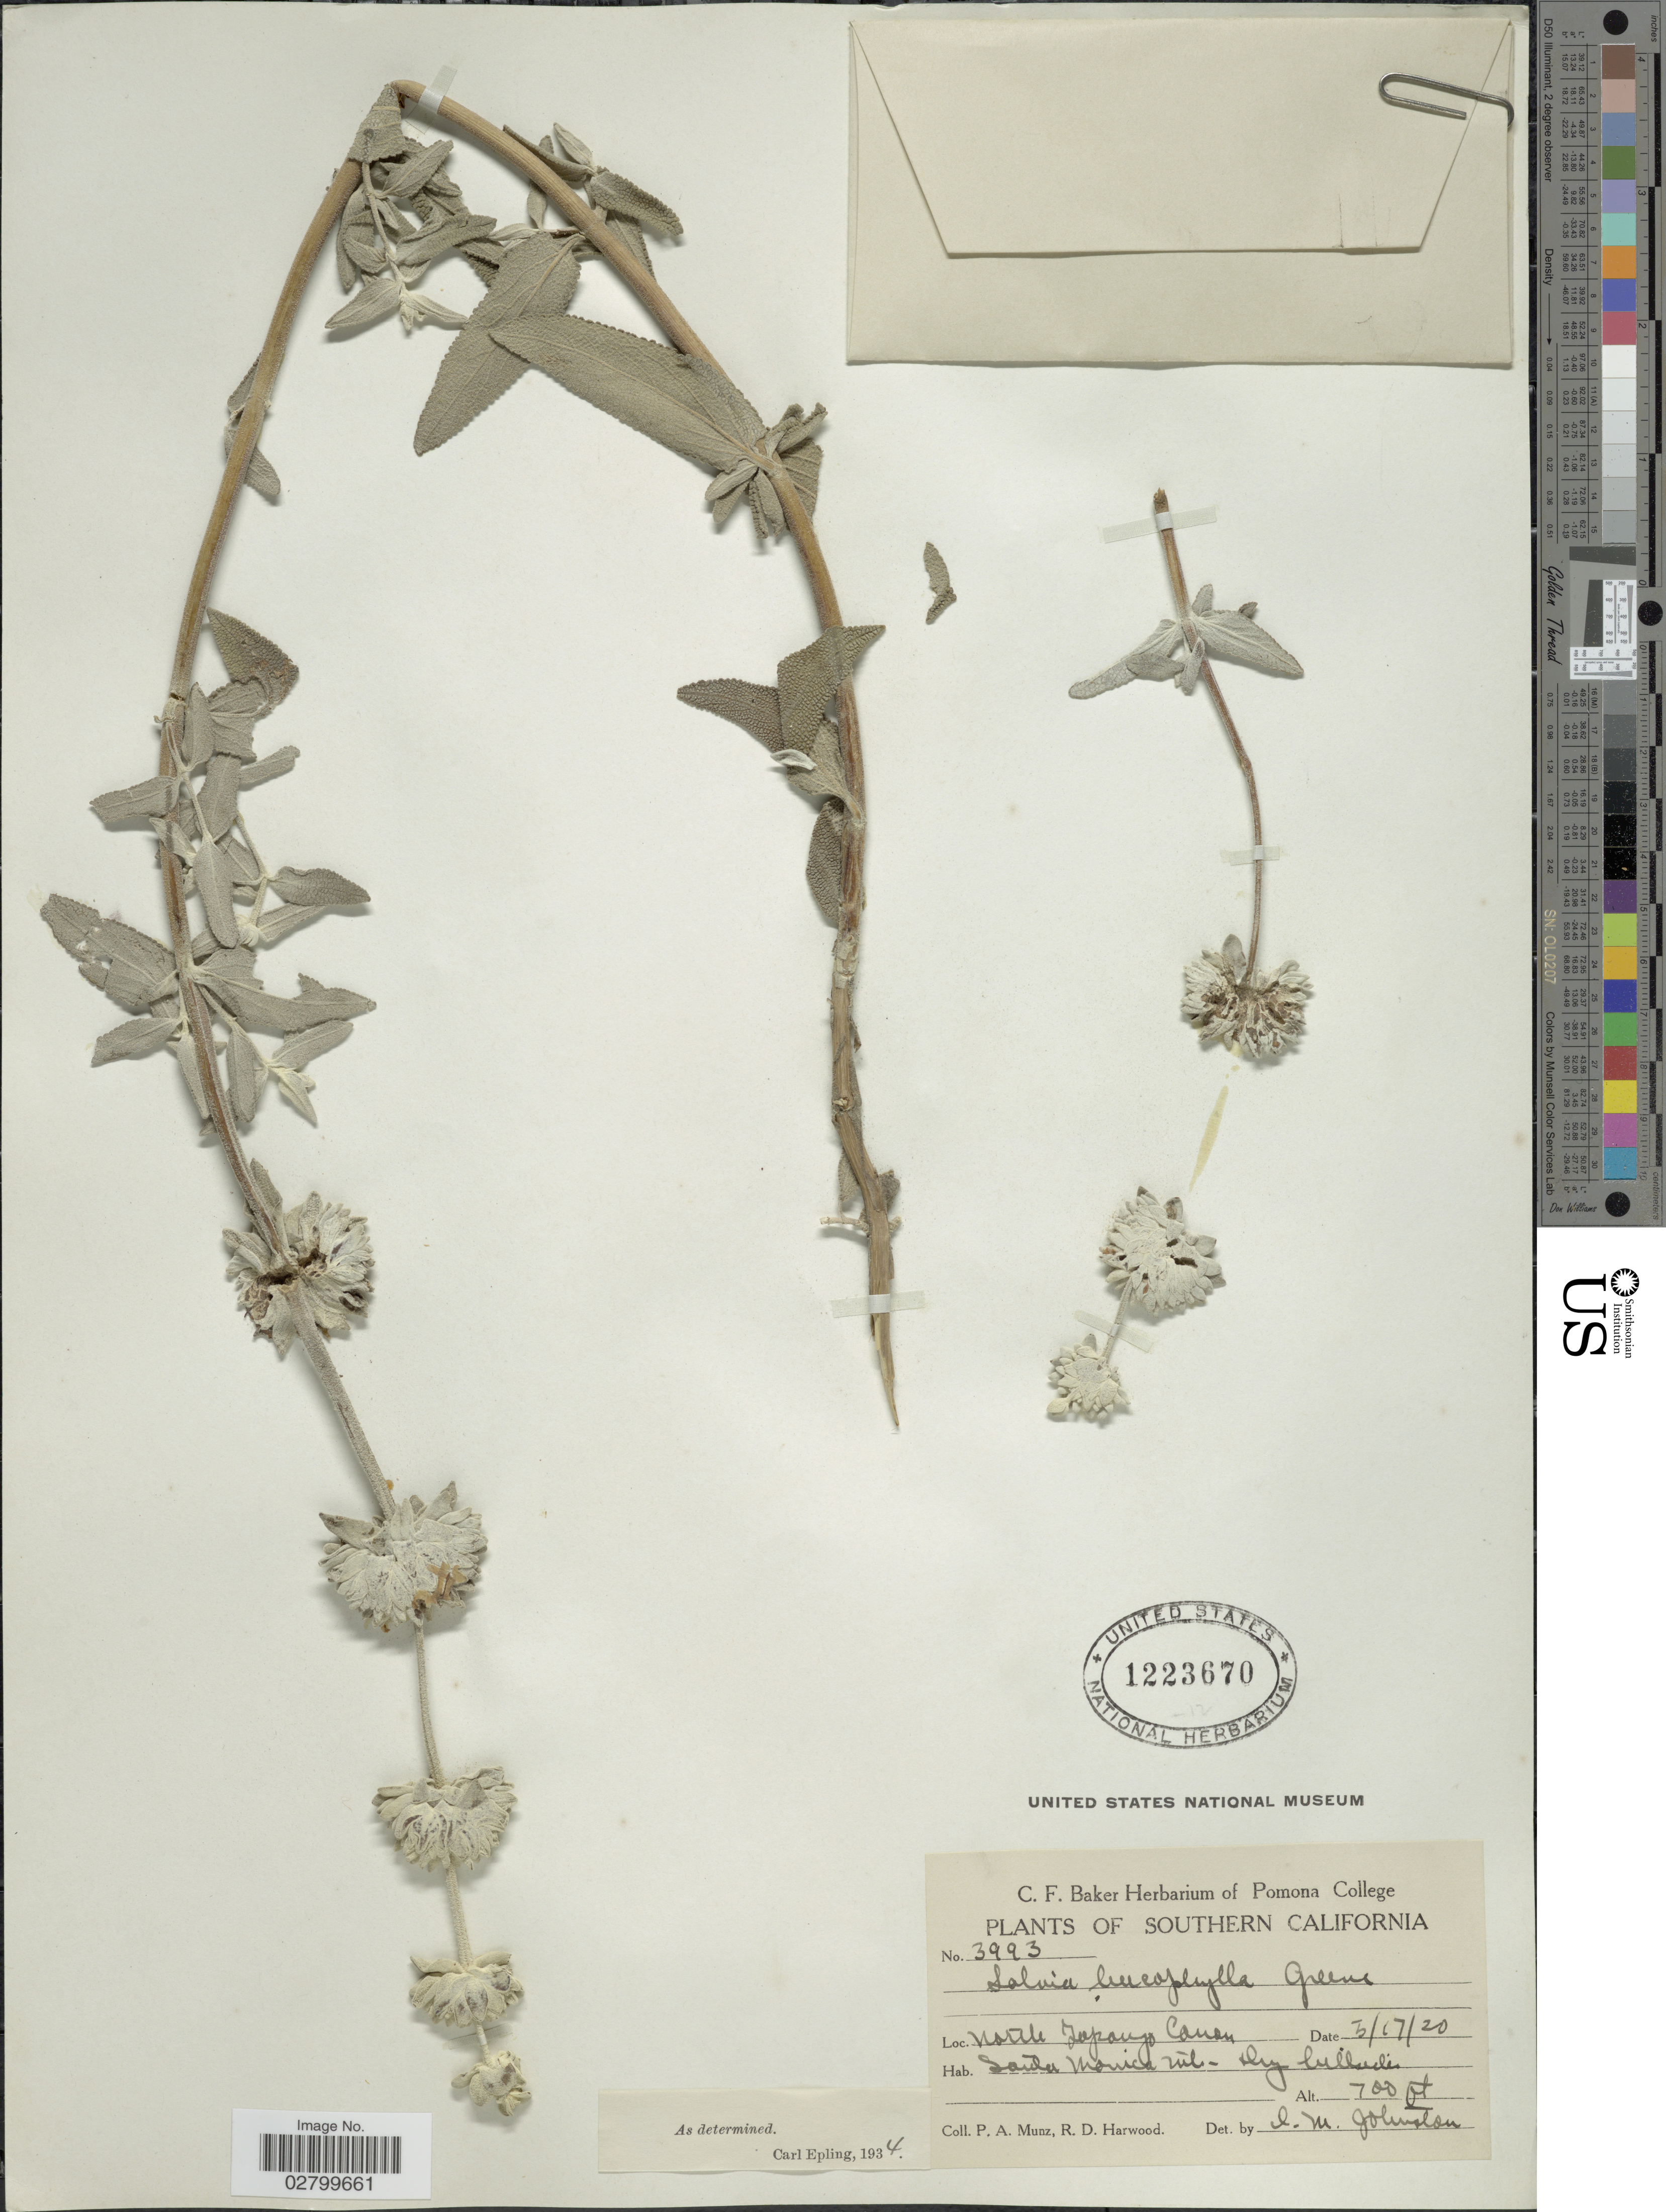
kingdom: Plantae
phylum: Tracheophyta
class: Magnoliopsida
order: Lamiales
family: Lamiaceae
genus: Salvia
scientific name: Salvia leucophylla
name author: Greene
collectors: P. A. Munz & R. Harwood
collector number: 3993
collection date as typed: Transcribed d/m/y: 17/3/20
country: United States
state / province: California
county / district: Los Angeles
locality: Southern California. North Japango Canon. Santa Monica Mt - Dry hillsides.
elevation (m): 213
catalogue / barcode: US 1223670